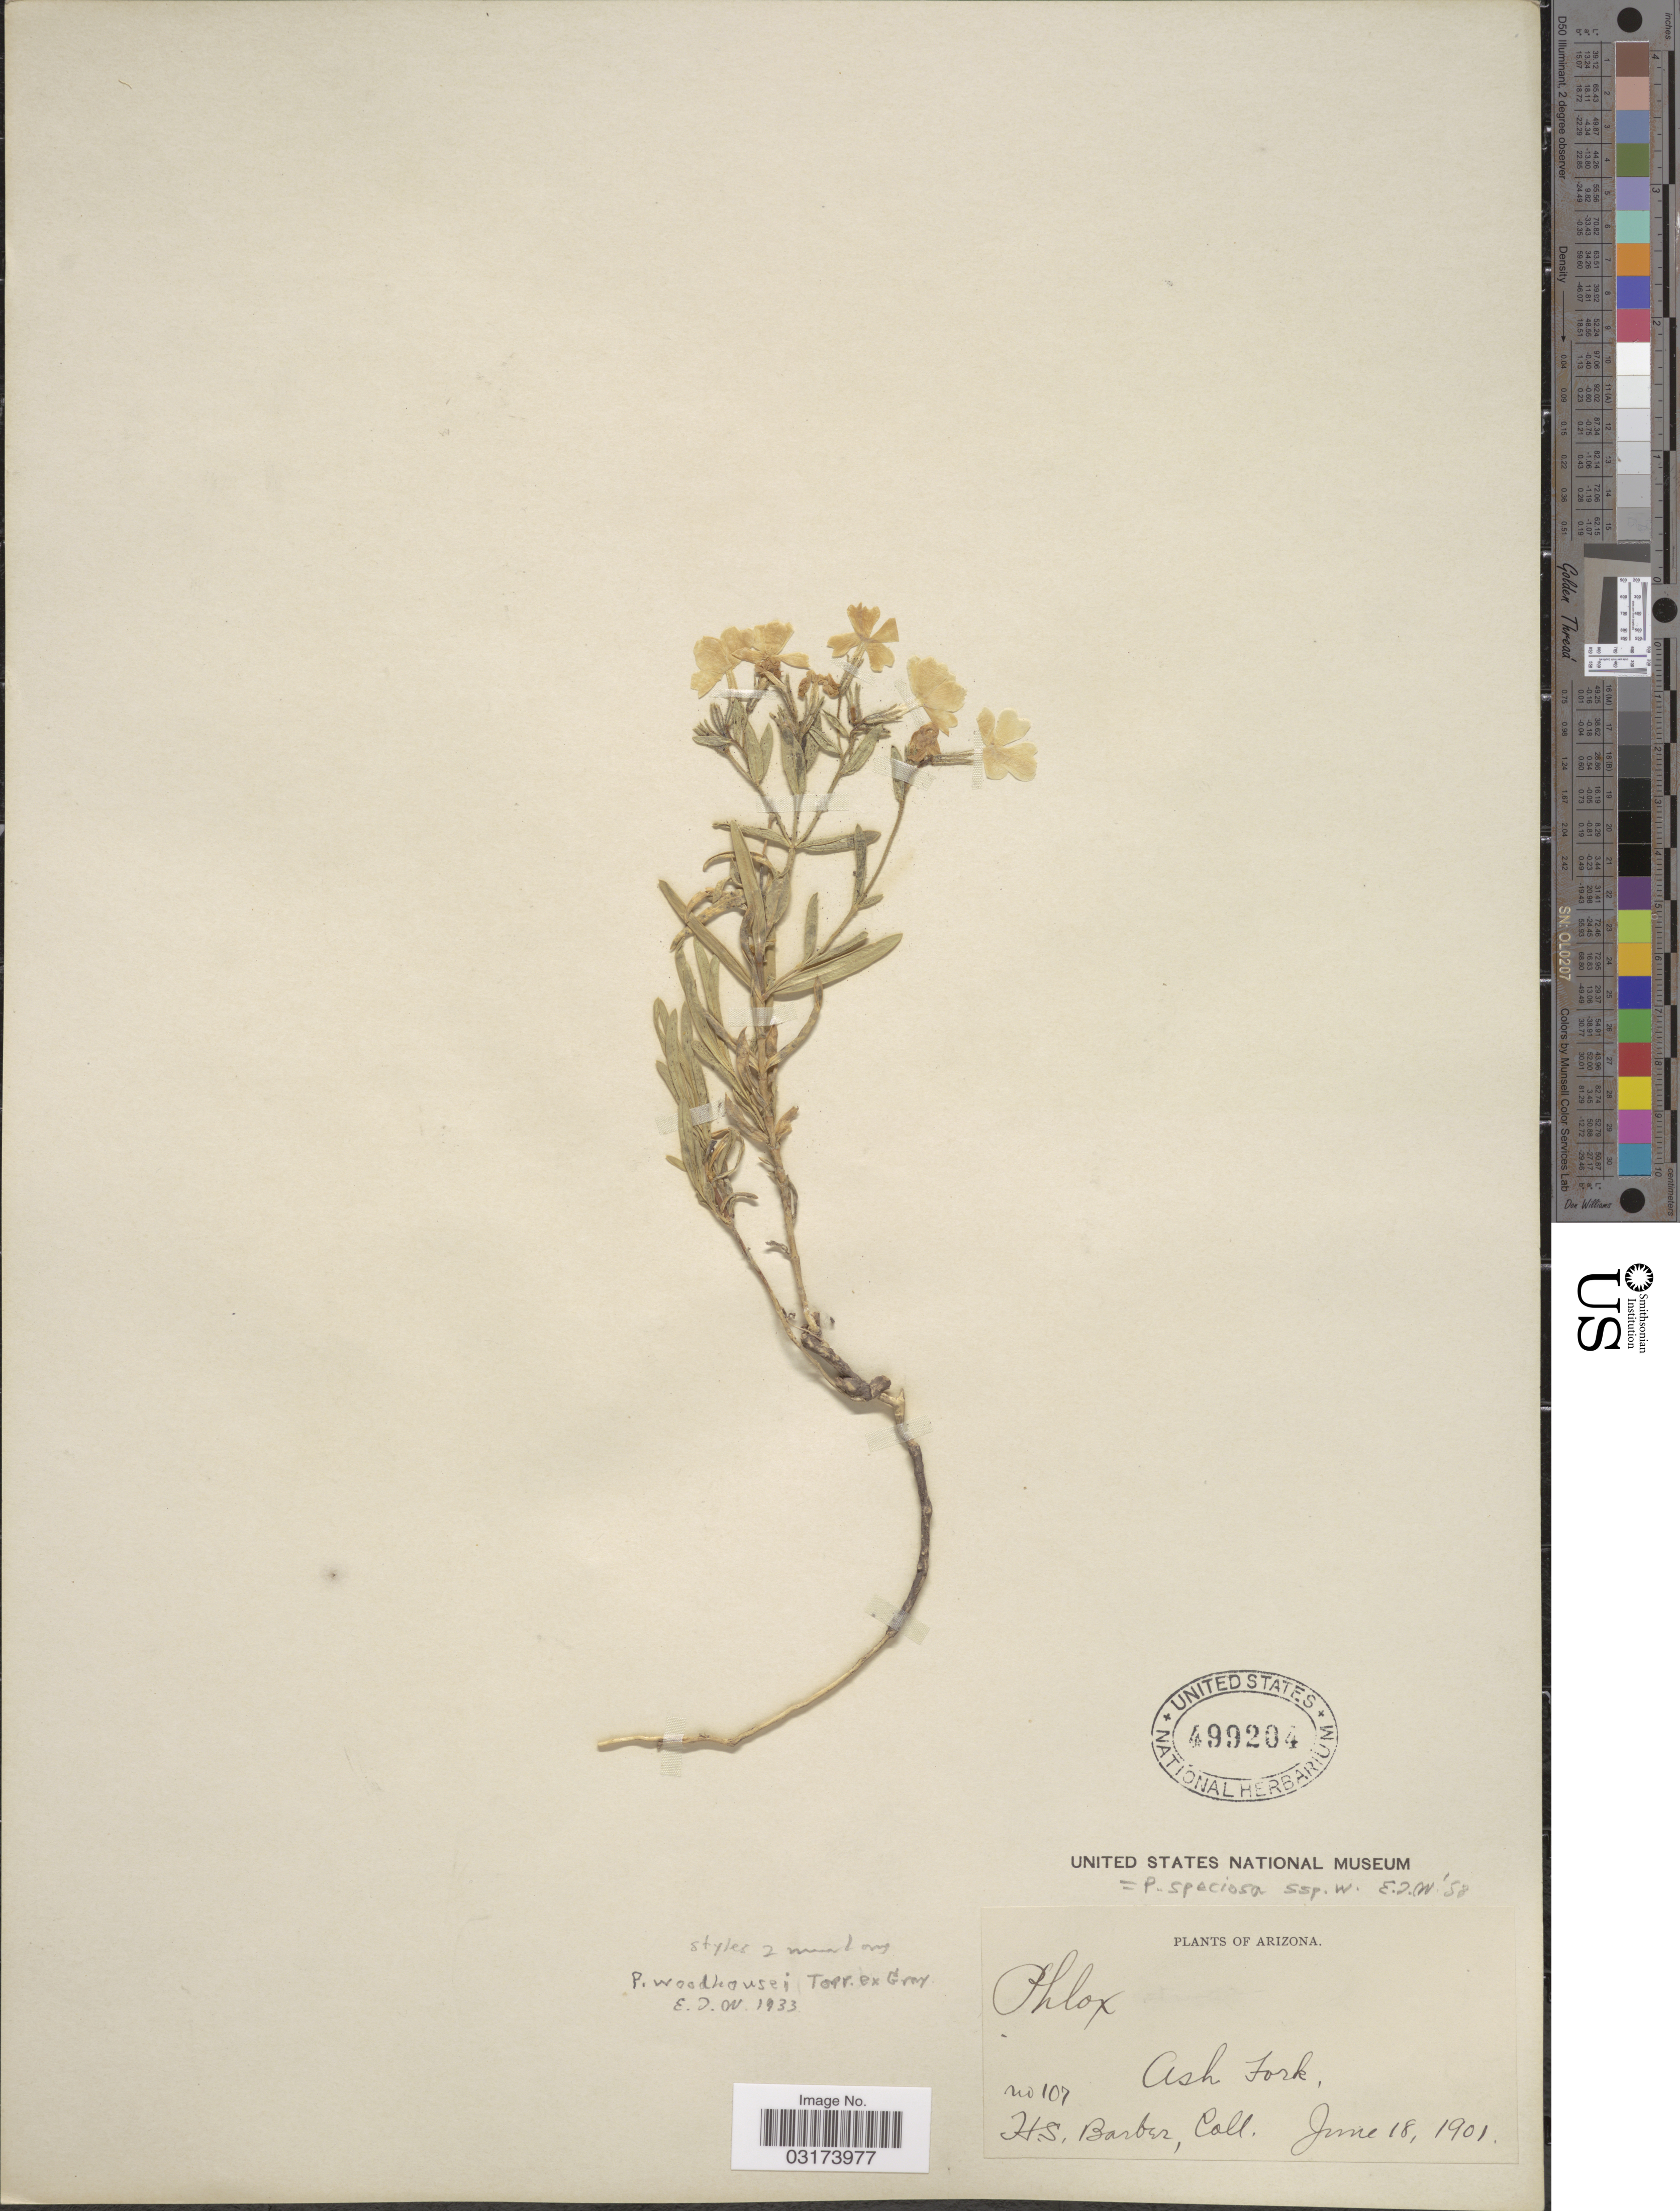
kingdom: Plantae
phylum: Tracheophyta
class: Magnoliopsida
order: Ericales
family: Polemoniaceae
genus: Phlox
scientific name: Phlox woodhousei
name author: (A. Gray) E.E. Nelson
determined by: Mayfield, M. H.; Ferguson, C. J.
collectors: H. Barber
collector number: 107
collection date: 1901-06-18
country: United States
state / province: Arizona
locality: Ash Fork.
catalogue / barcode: US 499204